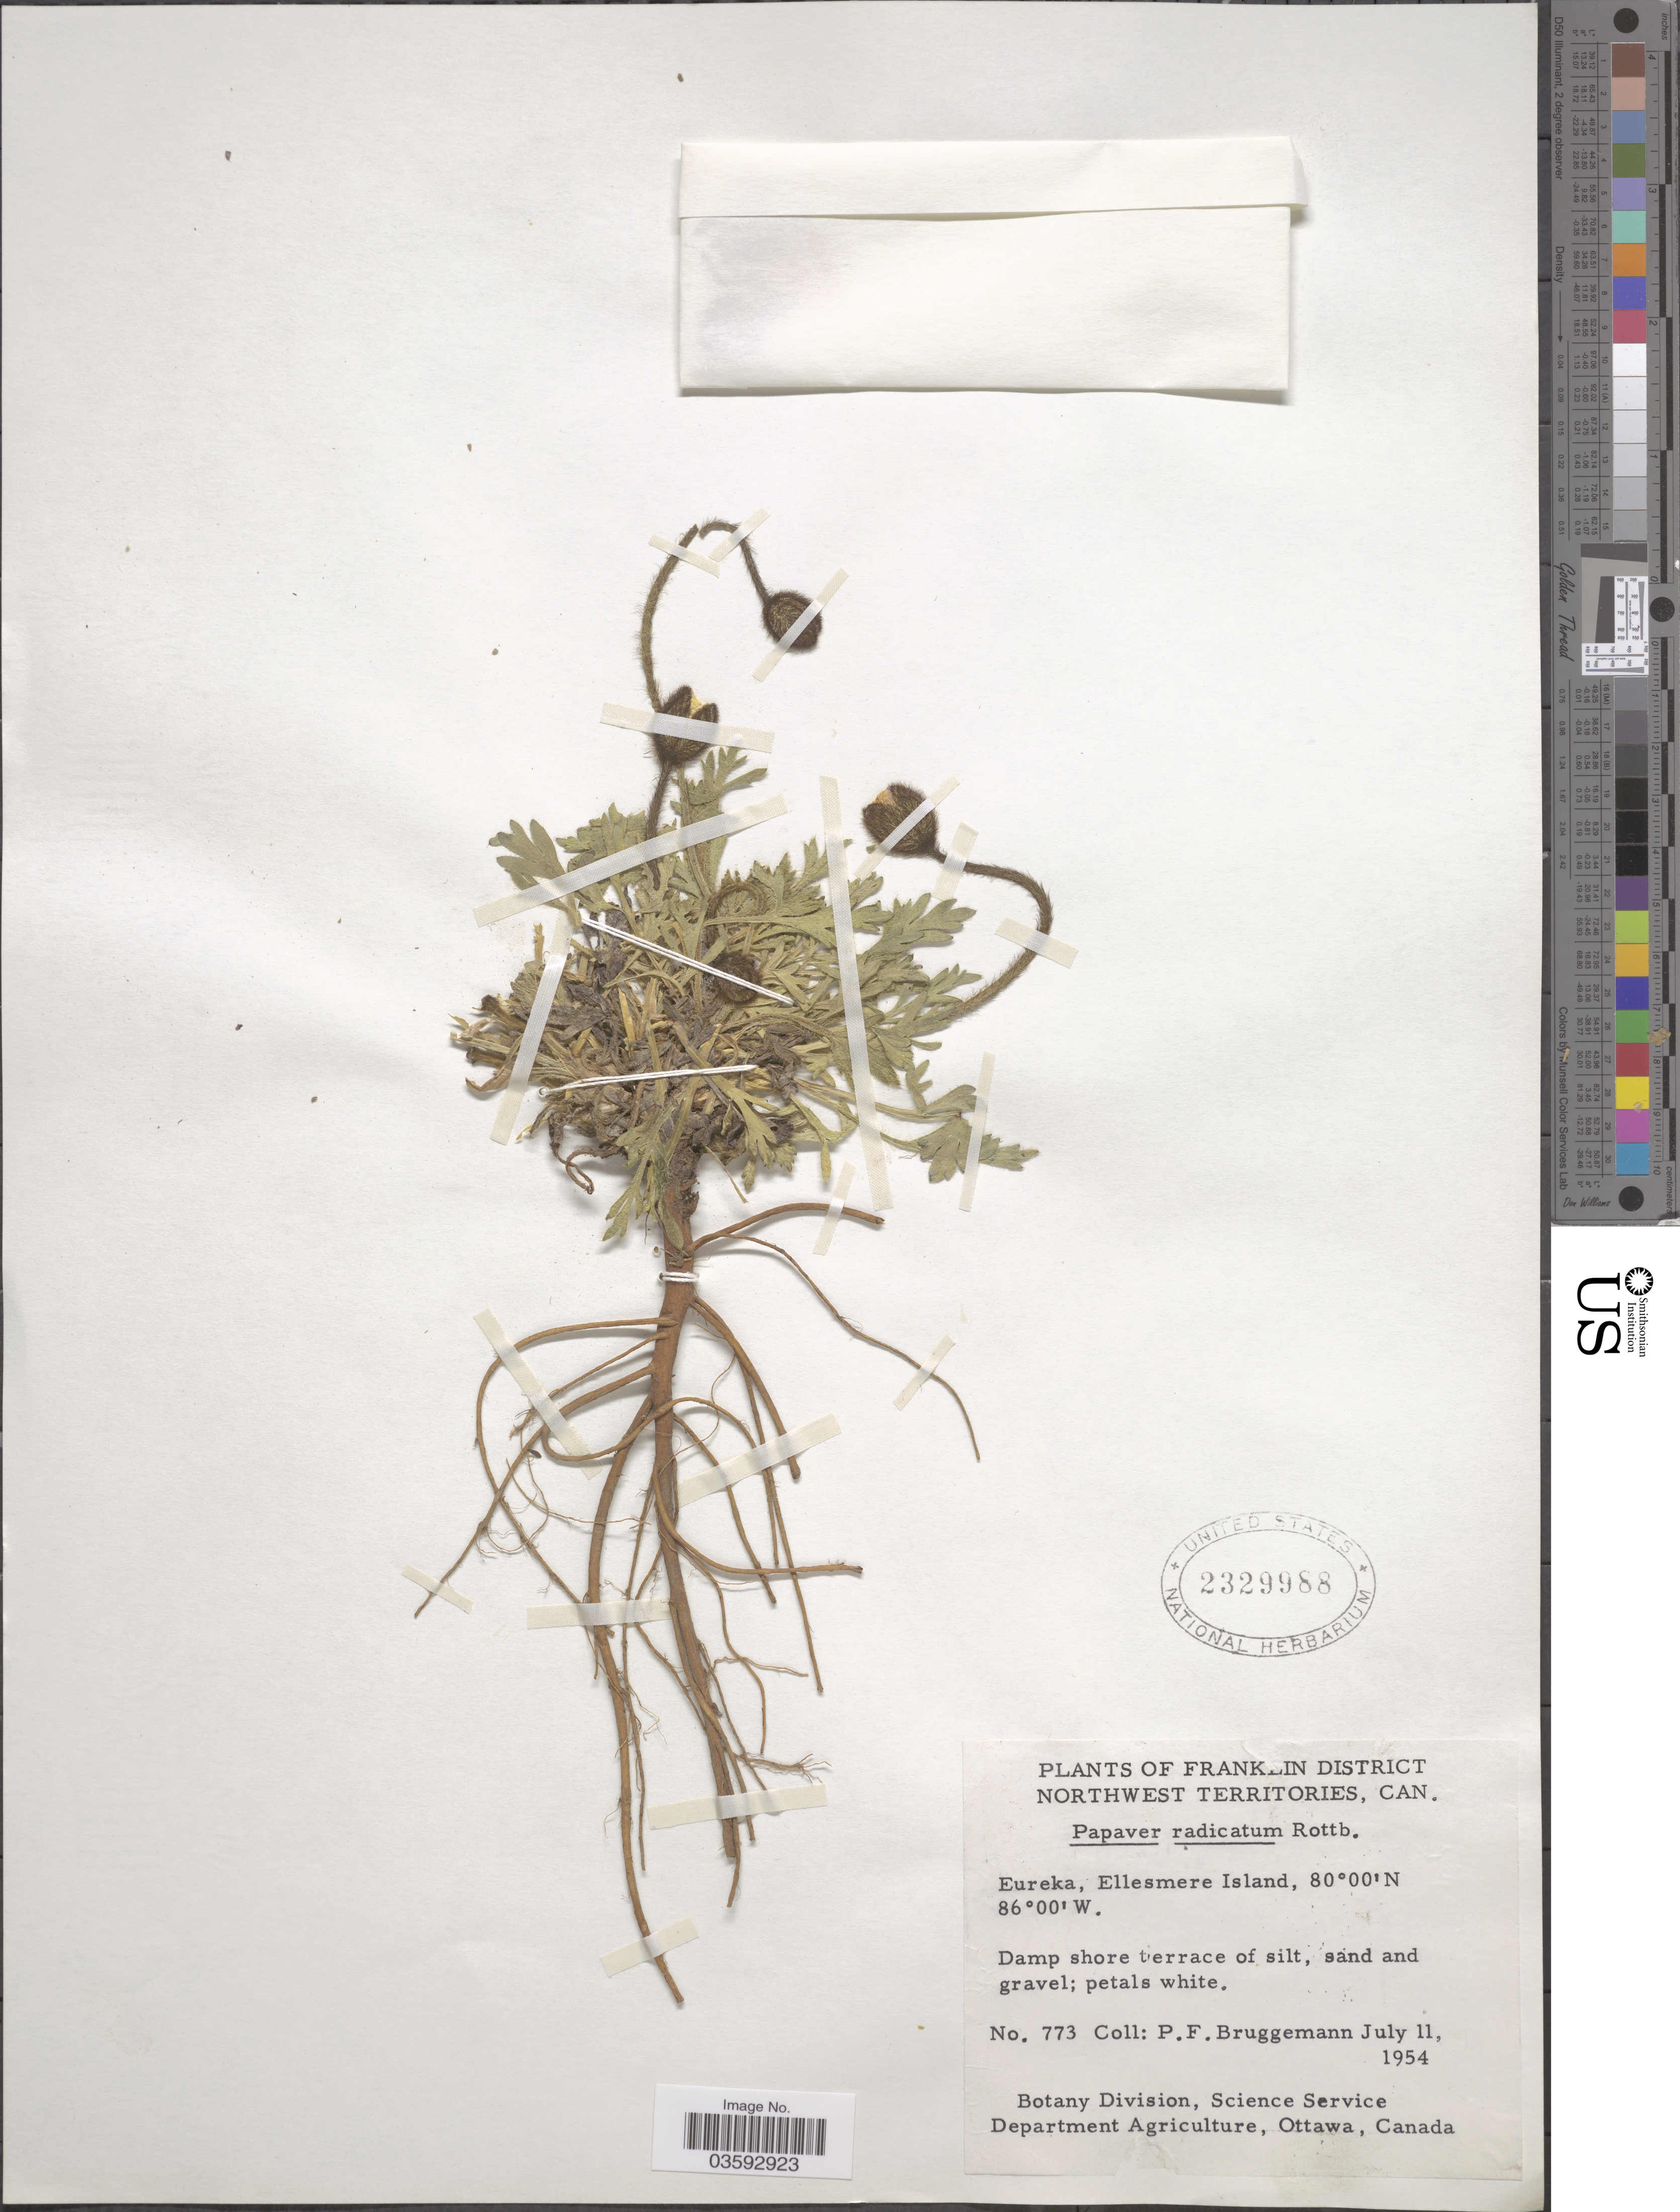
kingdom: Plantae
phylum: Tracheophyta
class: Magnoliopsida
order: Ranunculales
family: Papaveraceae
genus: Papaver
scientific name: Papaver radicatum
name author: Rottb.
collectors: P. Bruggemann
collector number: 773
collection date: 1954-07-11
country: Canada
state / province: Northwest Territories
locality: Franklin District. Eureka, Ellesmere Island.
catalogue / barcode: US 2329988